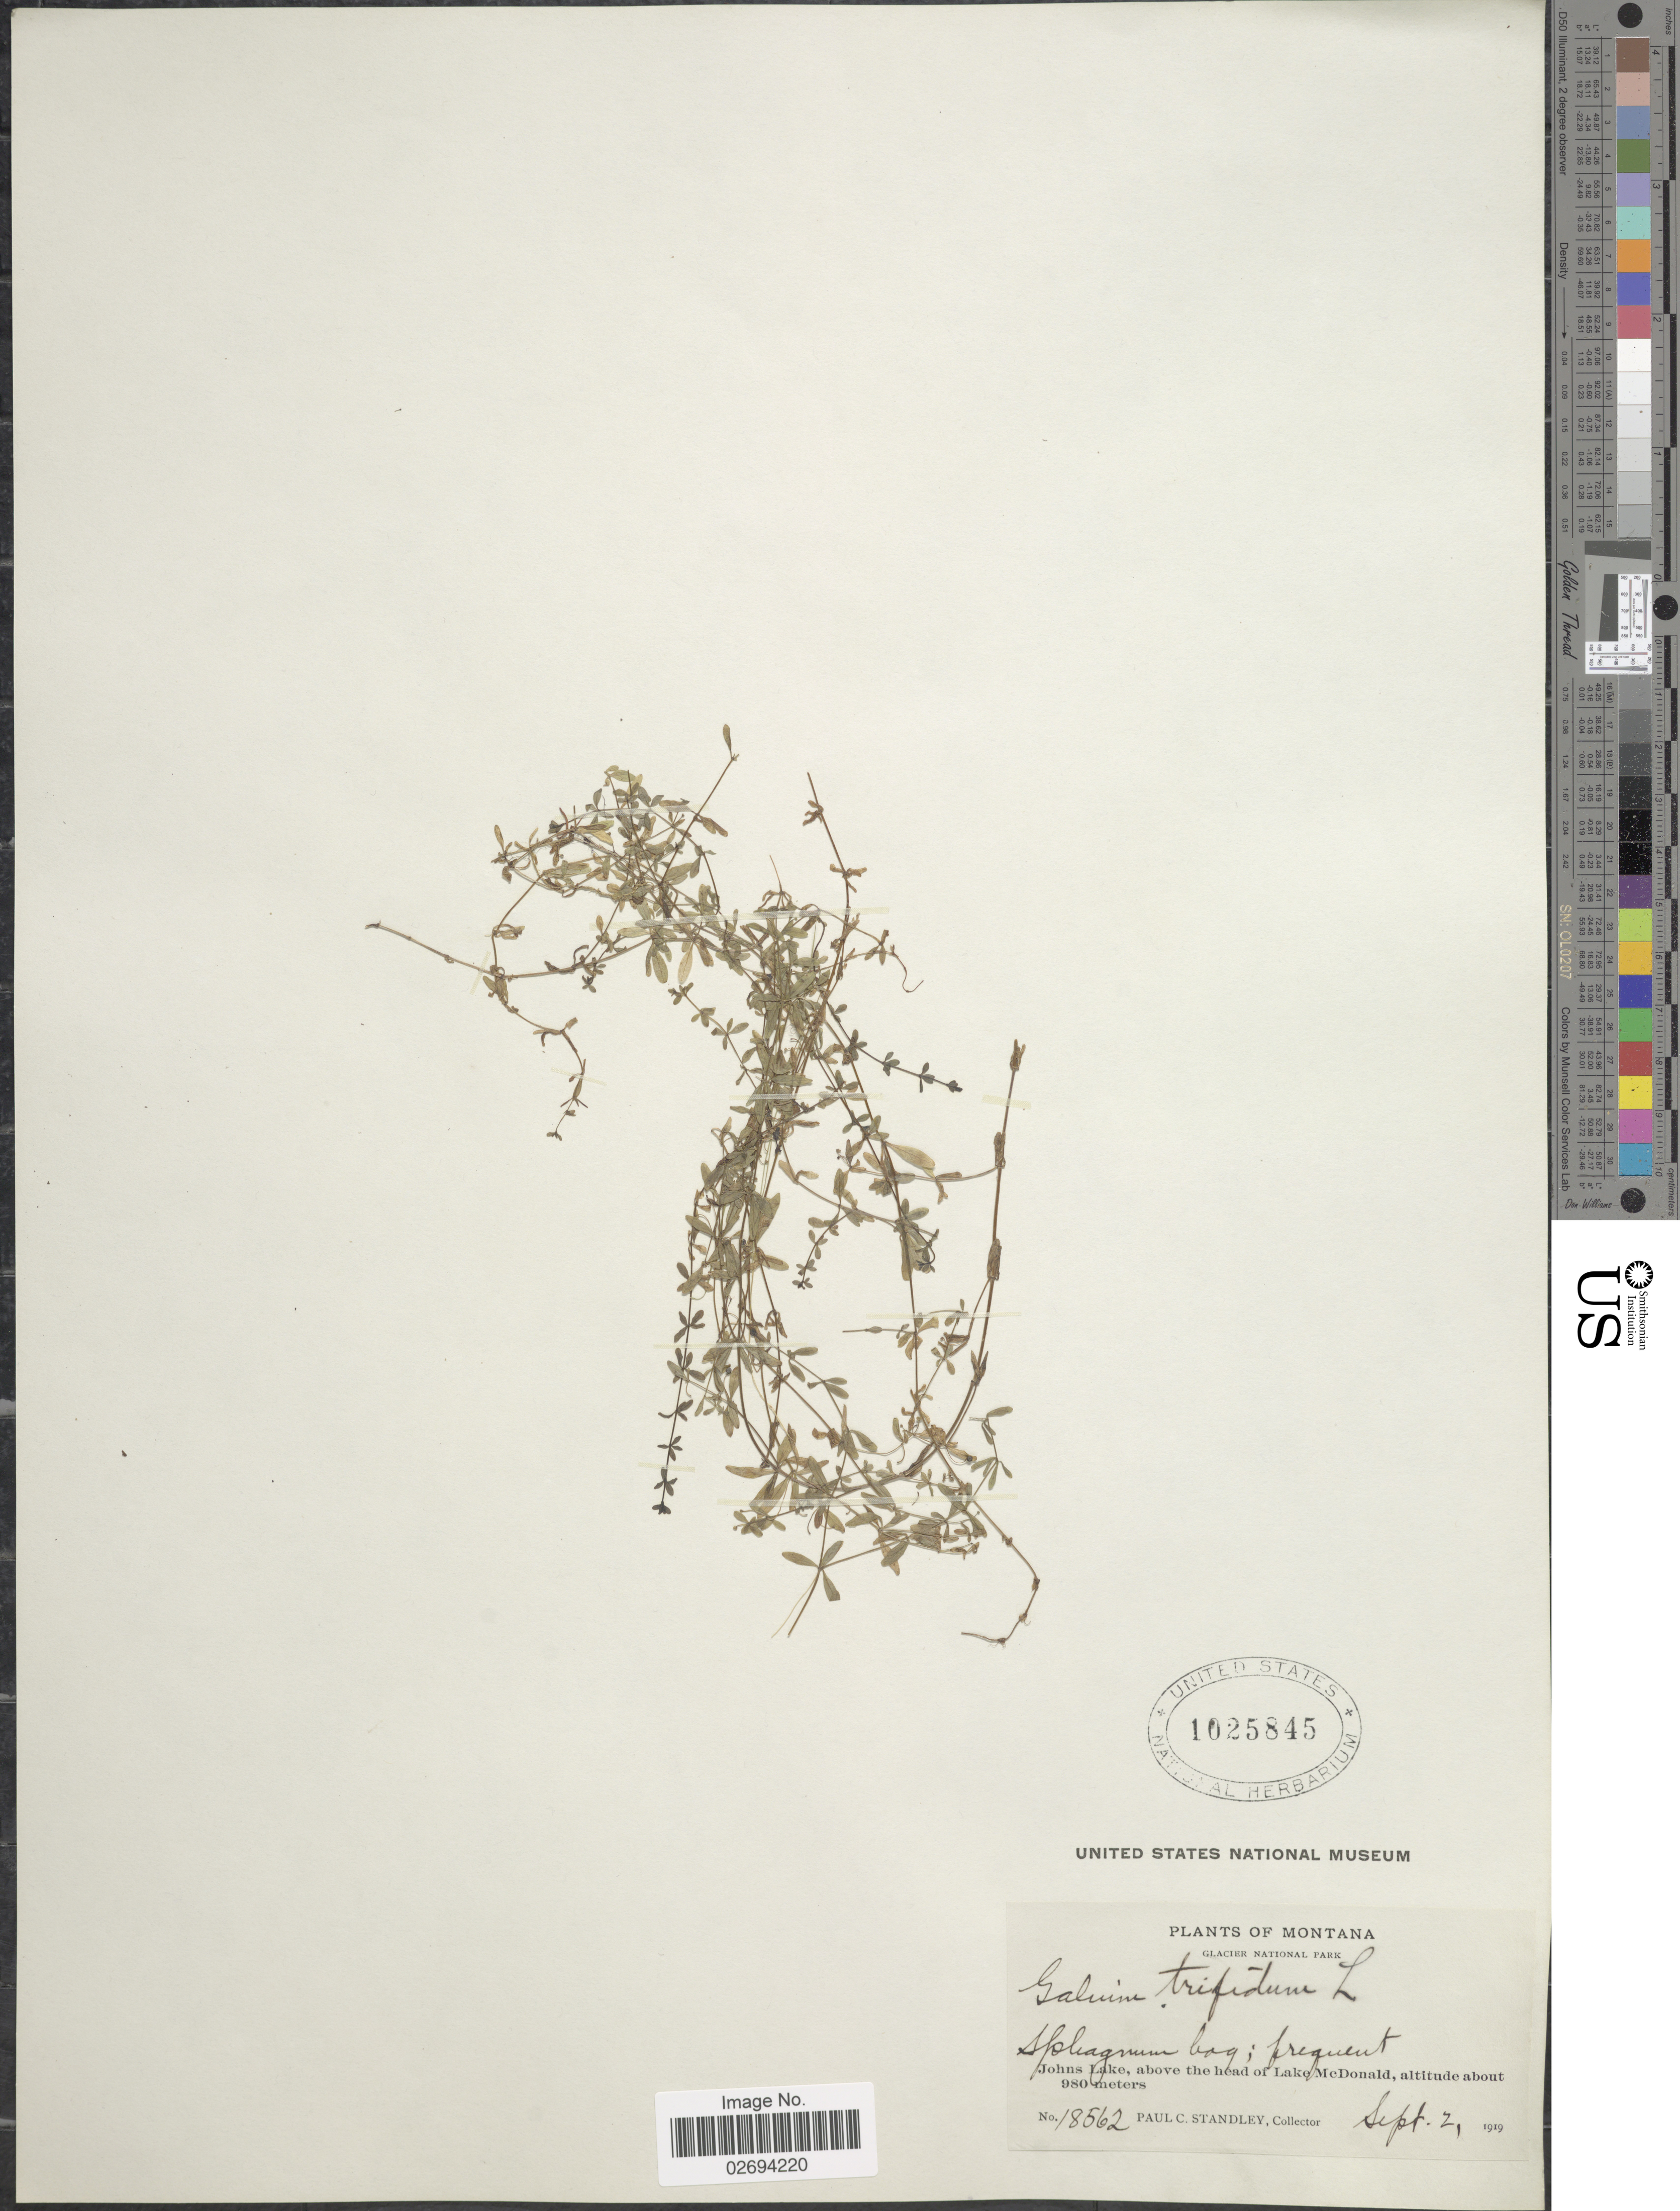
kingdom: Plantae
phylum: Tracheophyta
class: Magnoliopsida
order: Gentianales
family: Rubiaceae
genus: Galium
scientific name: Galium trifidum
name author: L.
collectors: P. C. Standley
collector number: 18562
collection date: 1919-09-02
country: United States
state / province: Montana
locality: Glacier National Park, Glacier National Park, Johns Lake, above the head of Lake McDonald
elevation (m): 980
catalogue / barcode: US 1025845